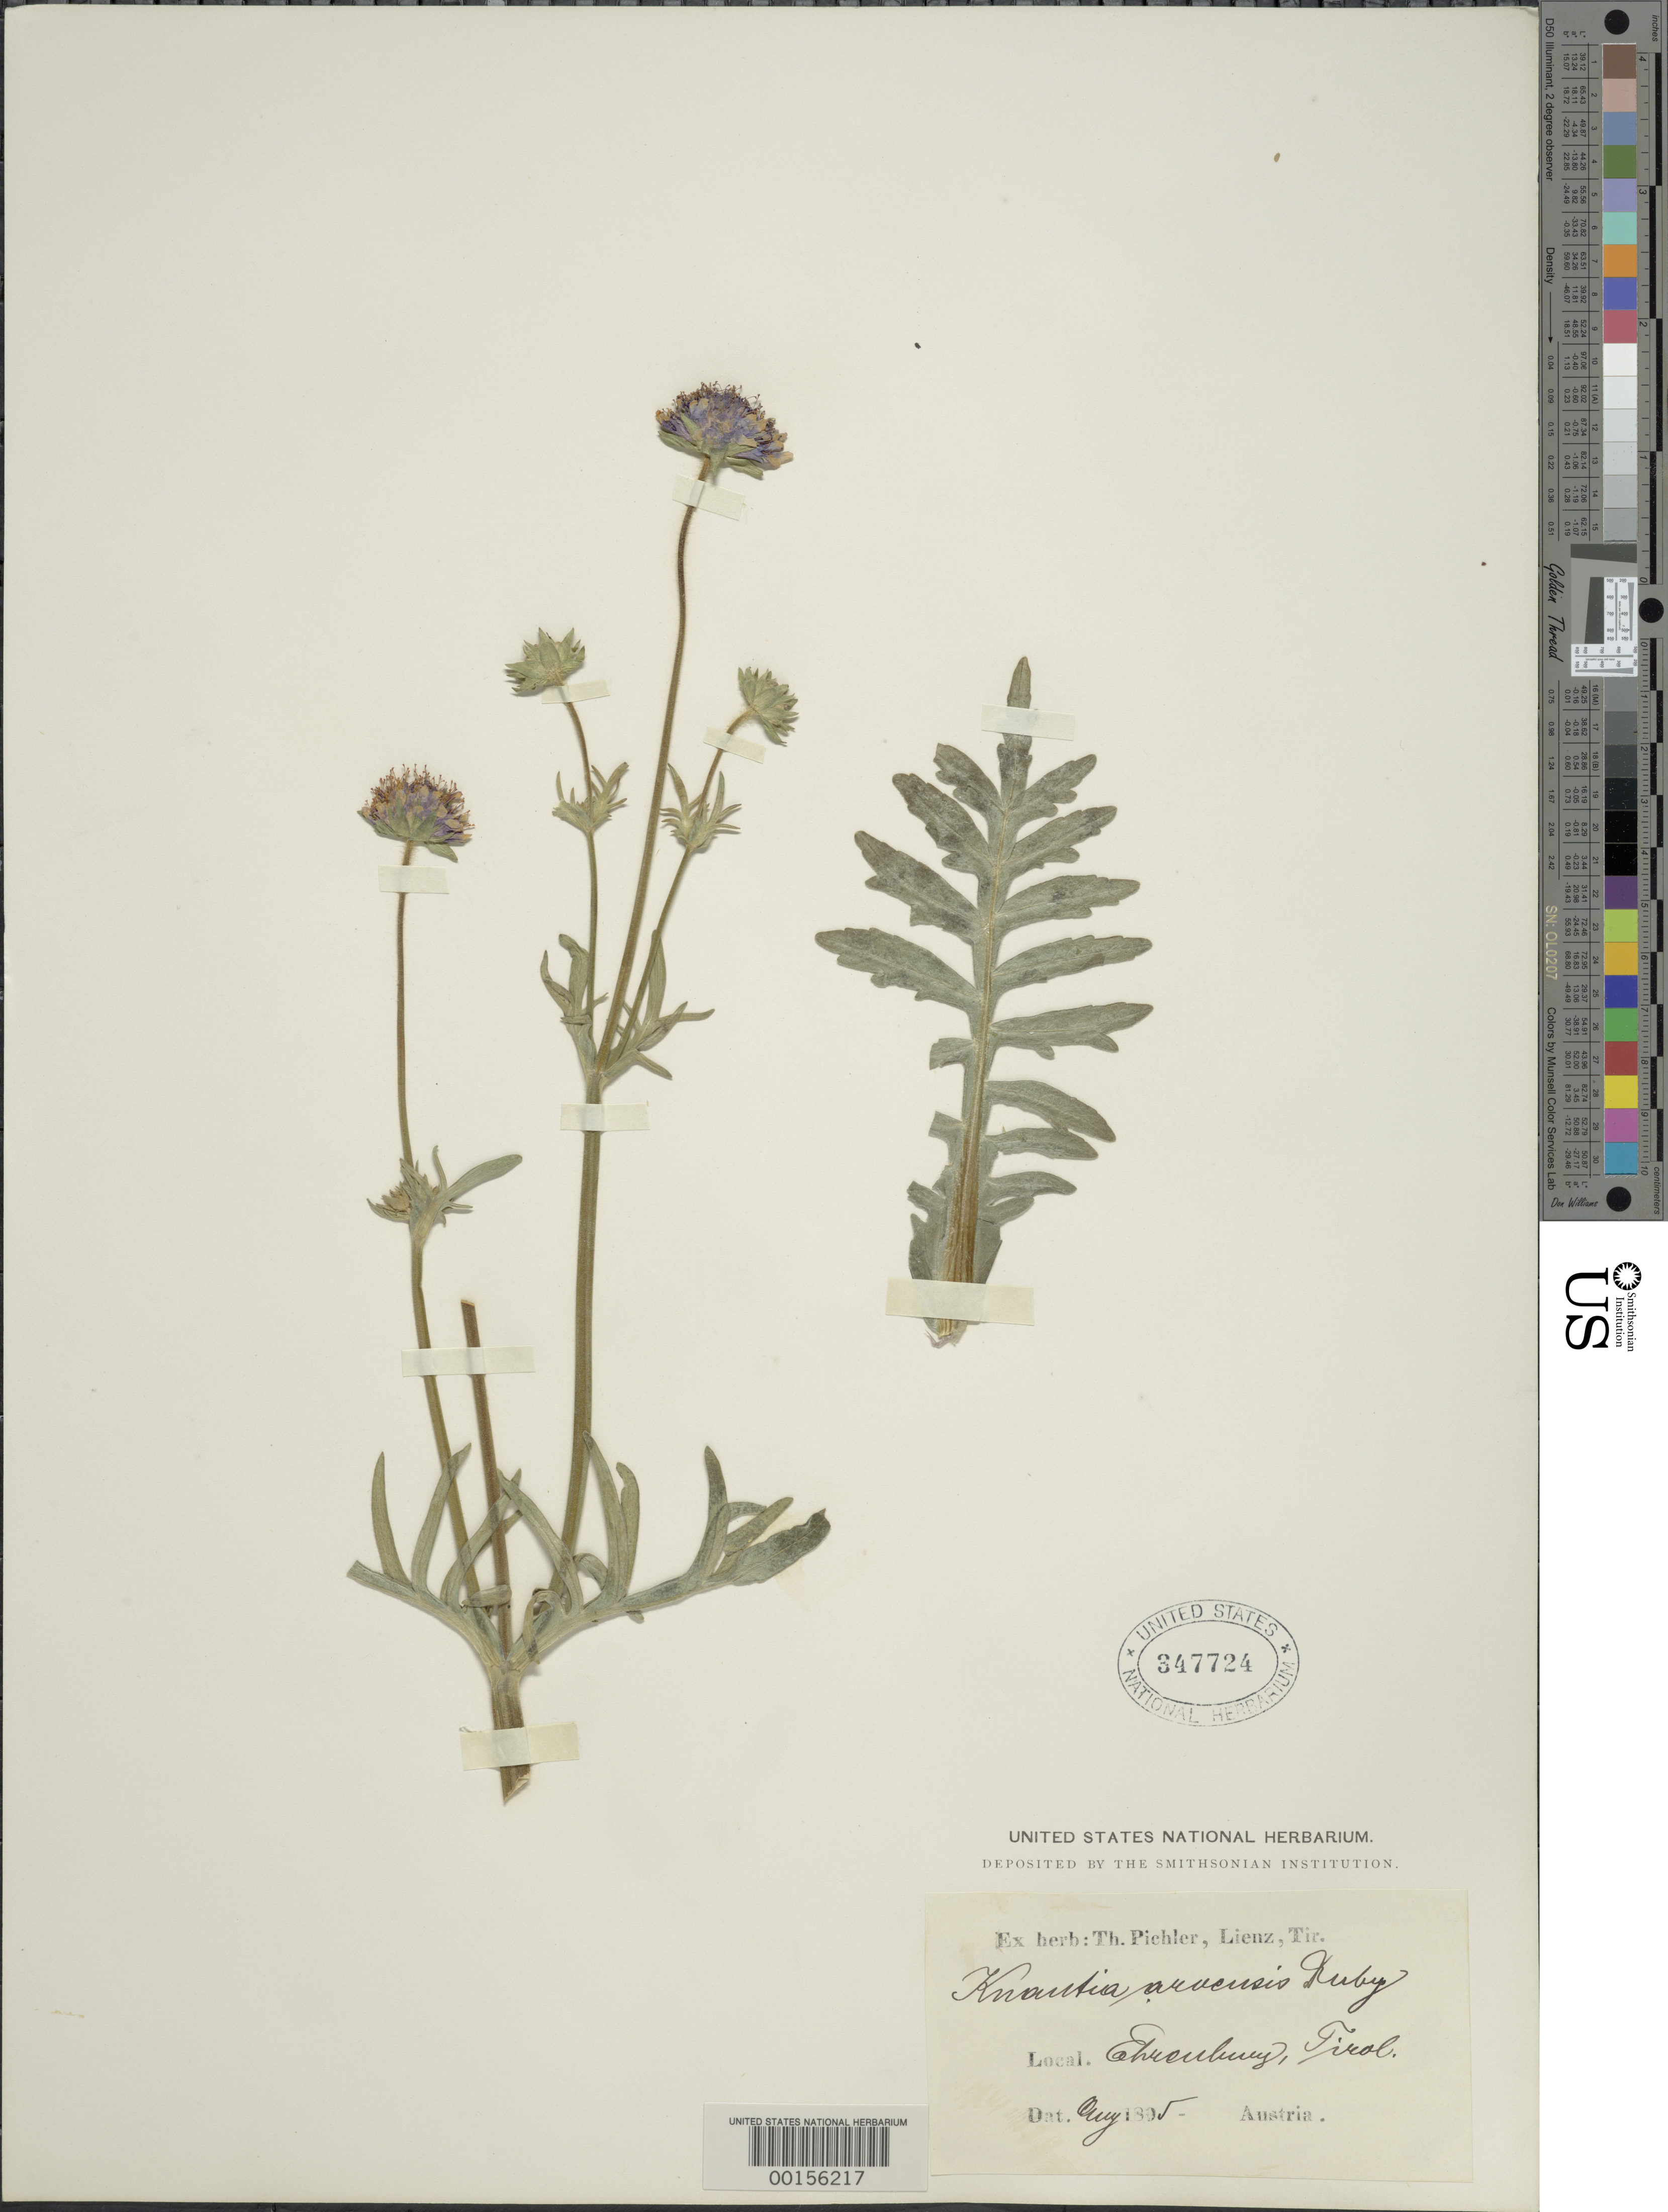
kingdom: Plantae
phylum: Tracheophyta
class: Magnoliopsida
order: Dipsacales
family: Caprifoliaceae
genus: Knautia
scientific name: Knautia arvensis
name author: (L.) Coult.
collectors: T. Pichler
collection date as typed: Aug 1895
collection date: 1895-08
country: Austria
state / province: Tirol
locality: Ehrenburg, Tirol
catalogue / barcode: US 347724